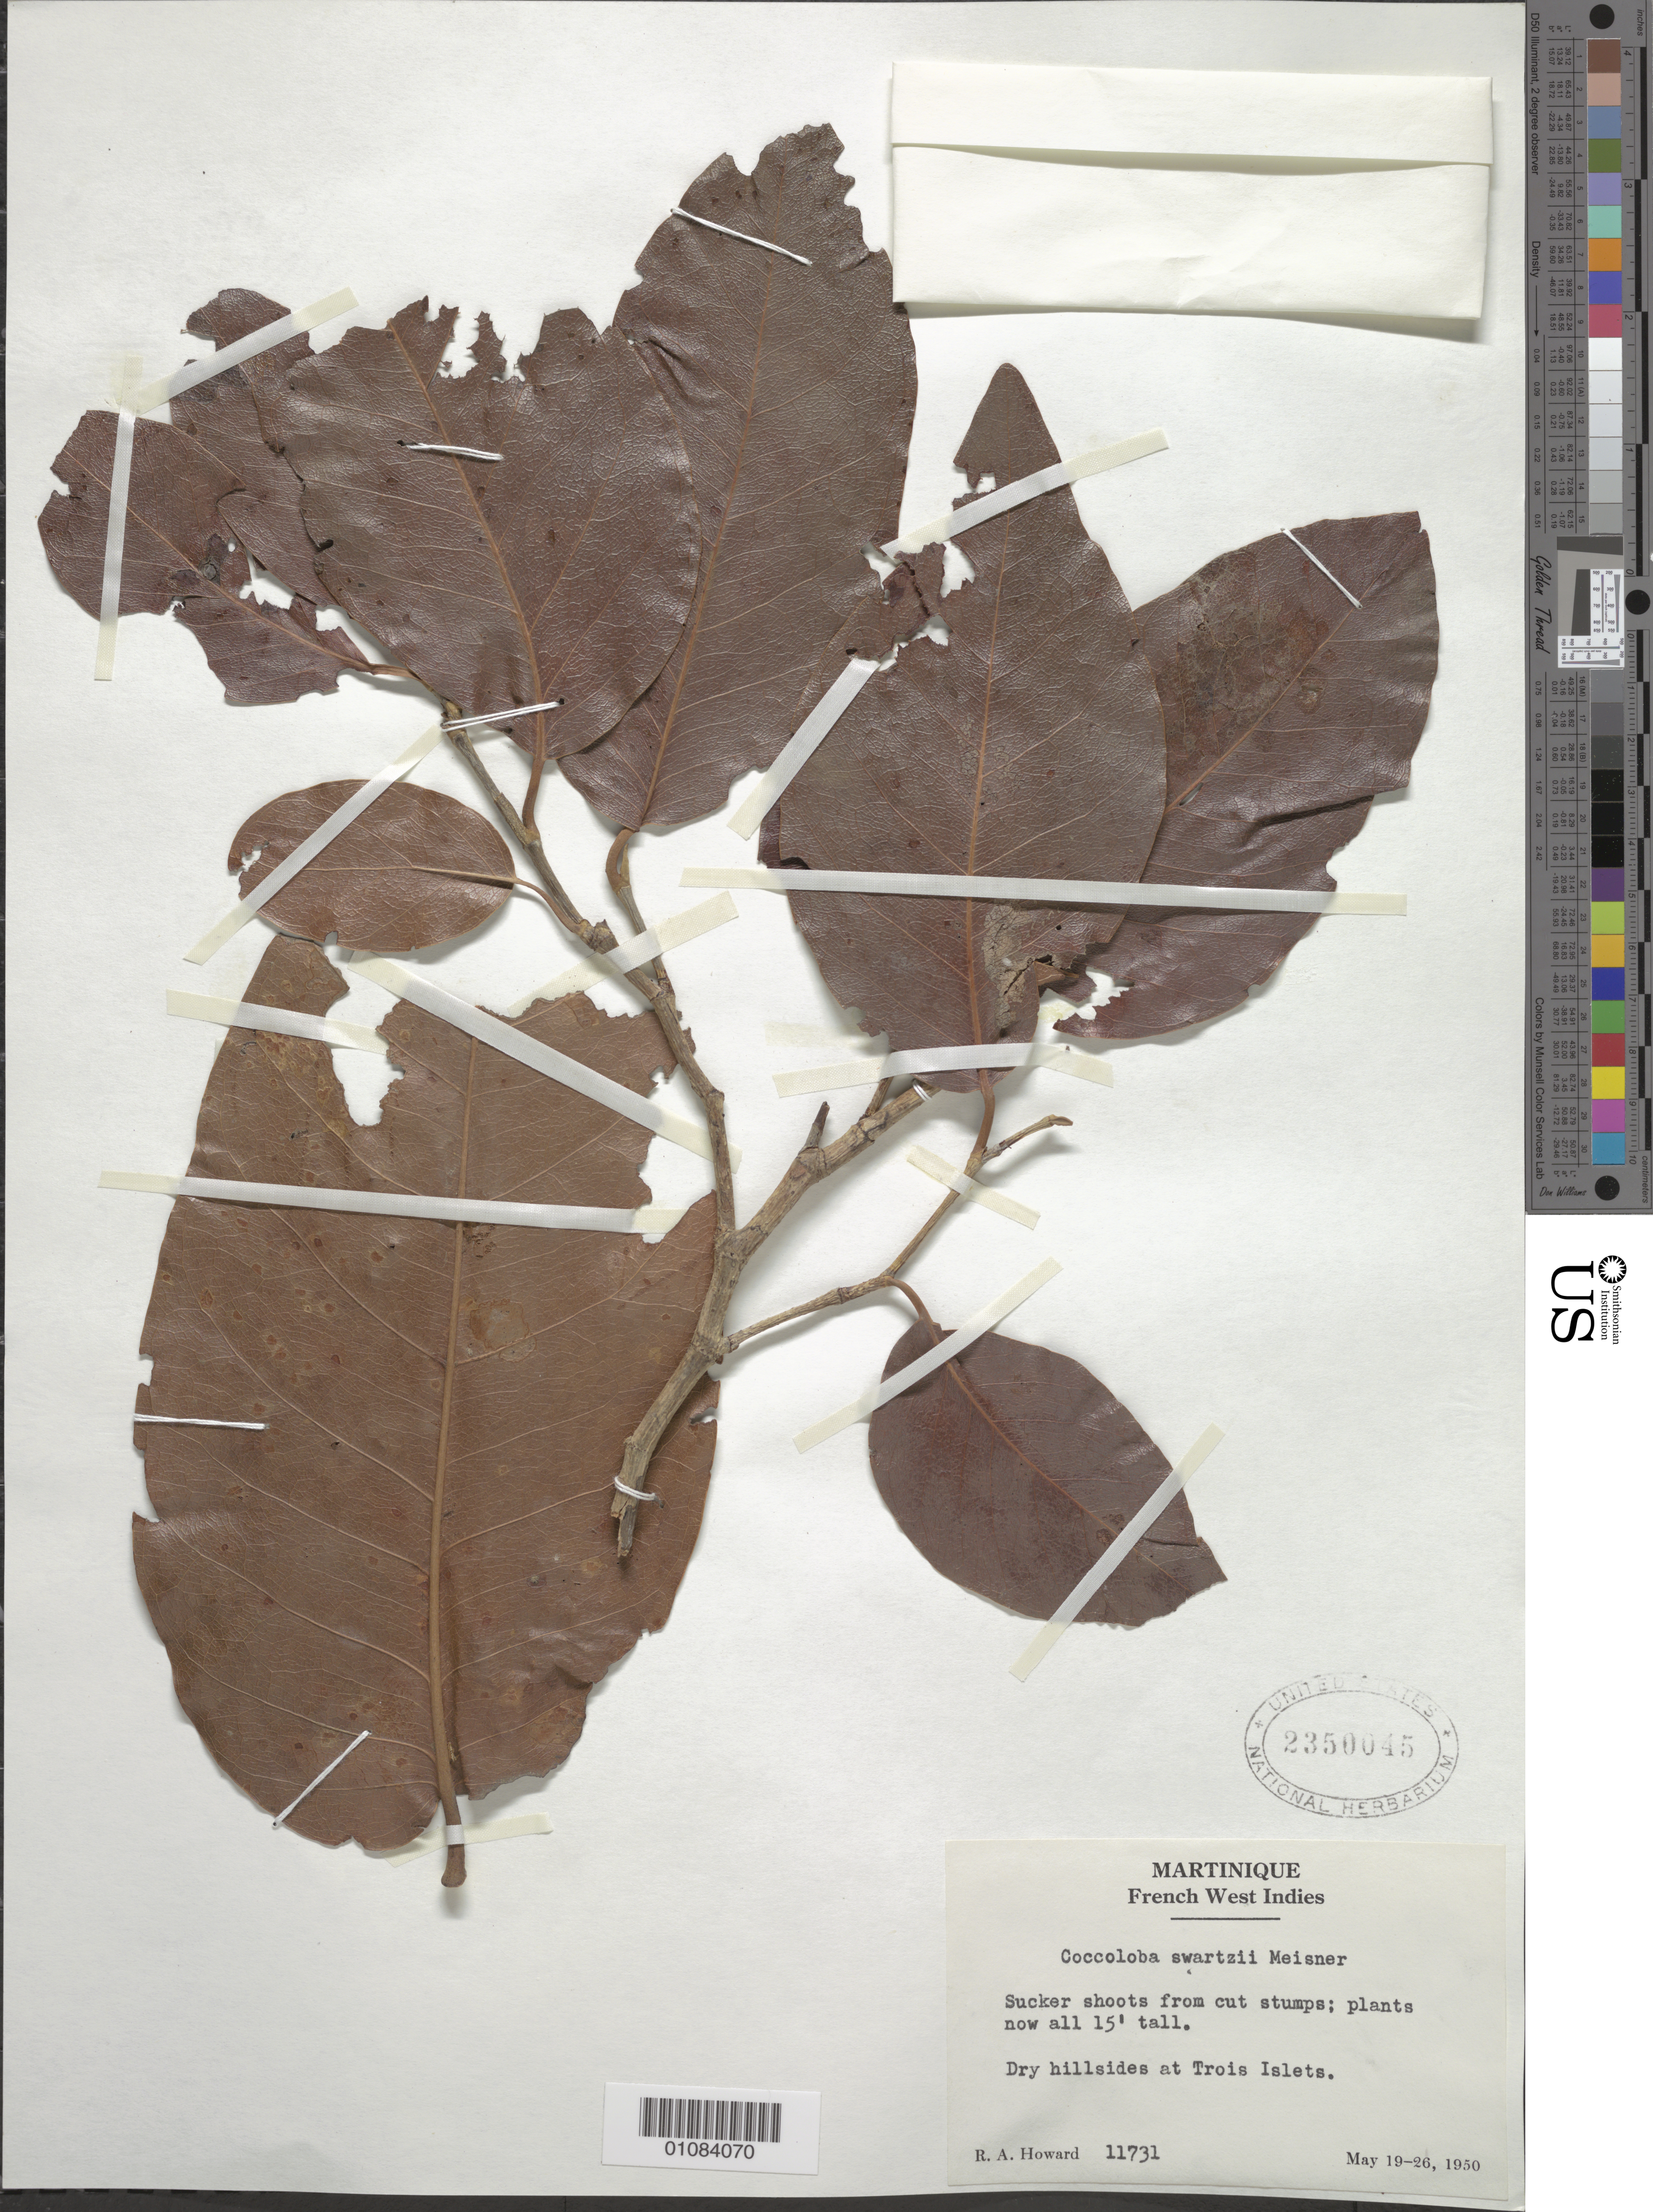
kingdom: Plantae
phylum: Tracheophyta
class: Magnoliopsida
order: Caryophyllales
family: Polygonaceae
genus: Coccoloba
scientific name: Coccoloba swartzii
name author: Meisn.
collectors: R. A. Howard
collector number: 11731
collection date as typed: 19 May 1950 to 26 May 1950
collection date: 1950-05-19/1950-05-26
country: Martinique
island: Martinique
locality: Trois Islets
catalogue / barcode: US 2350045